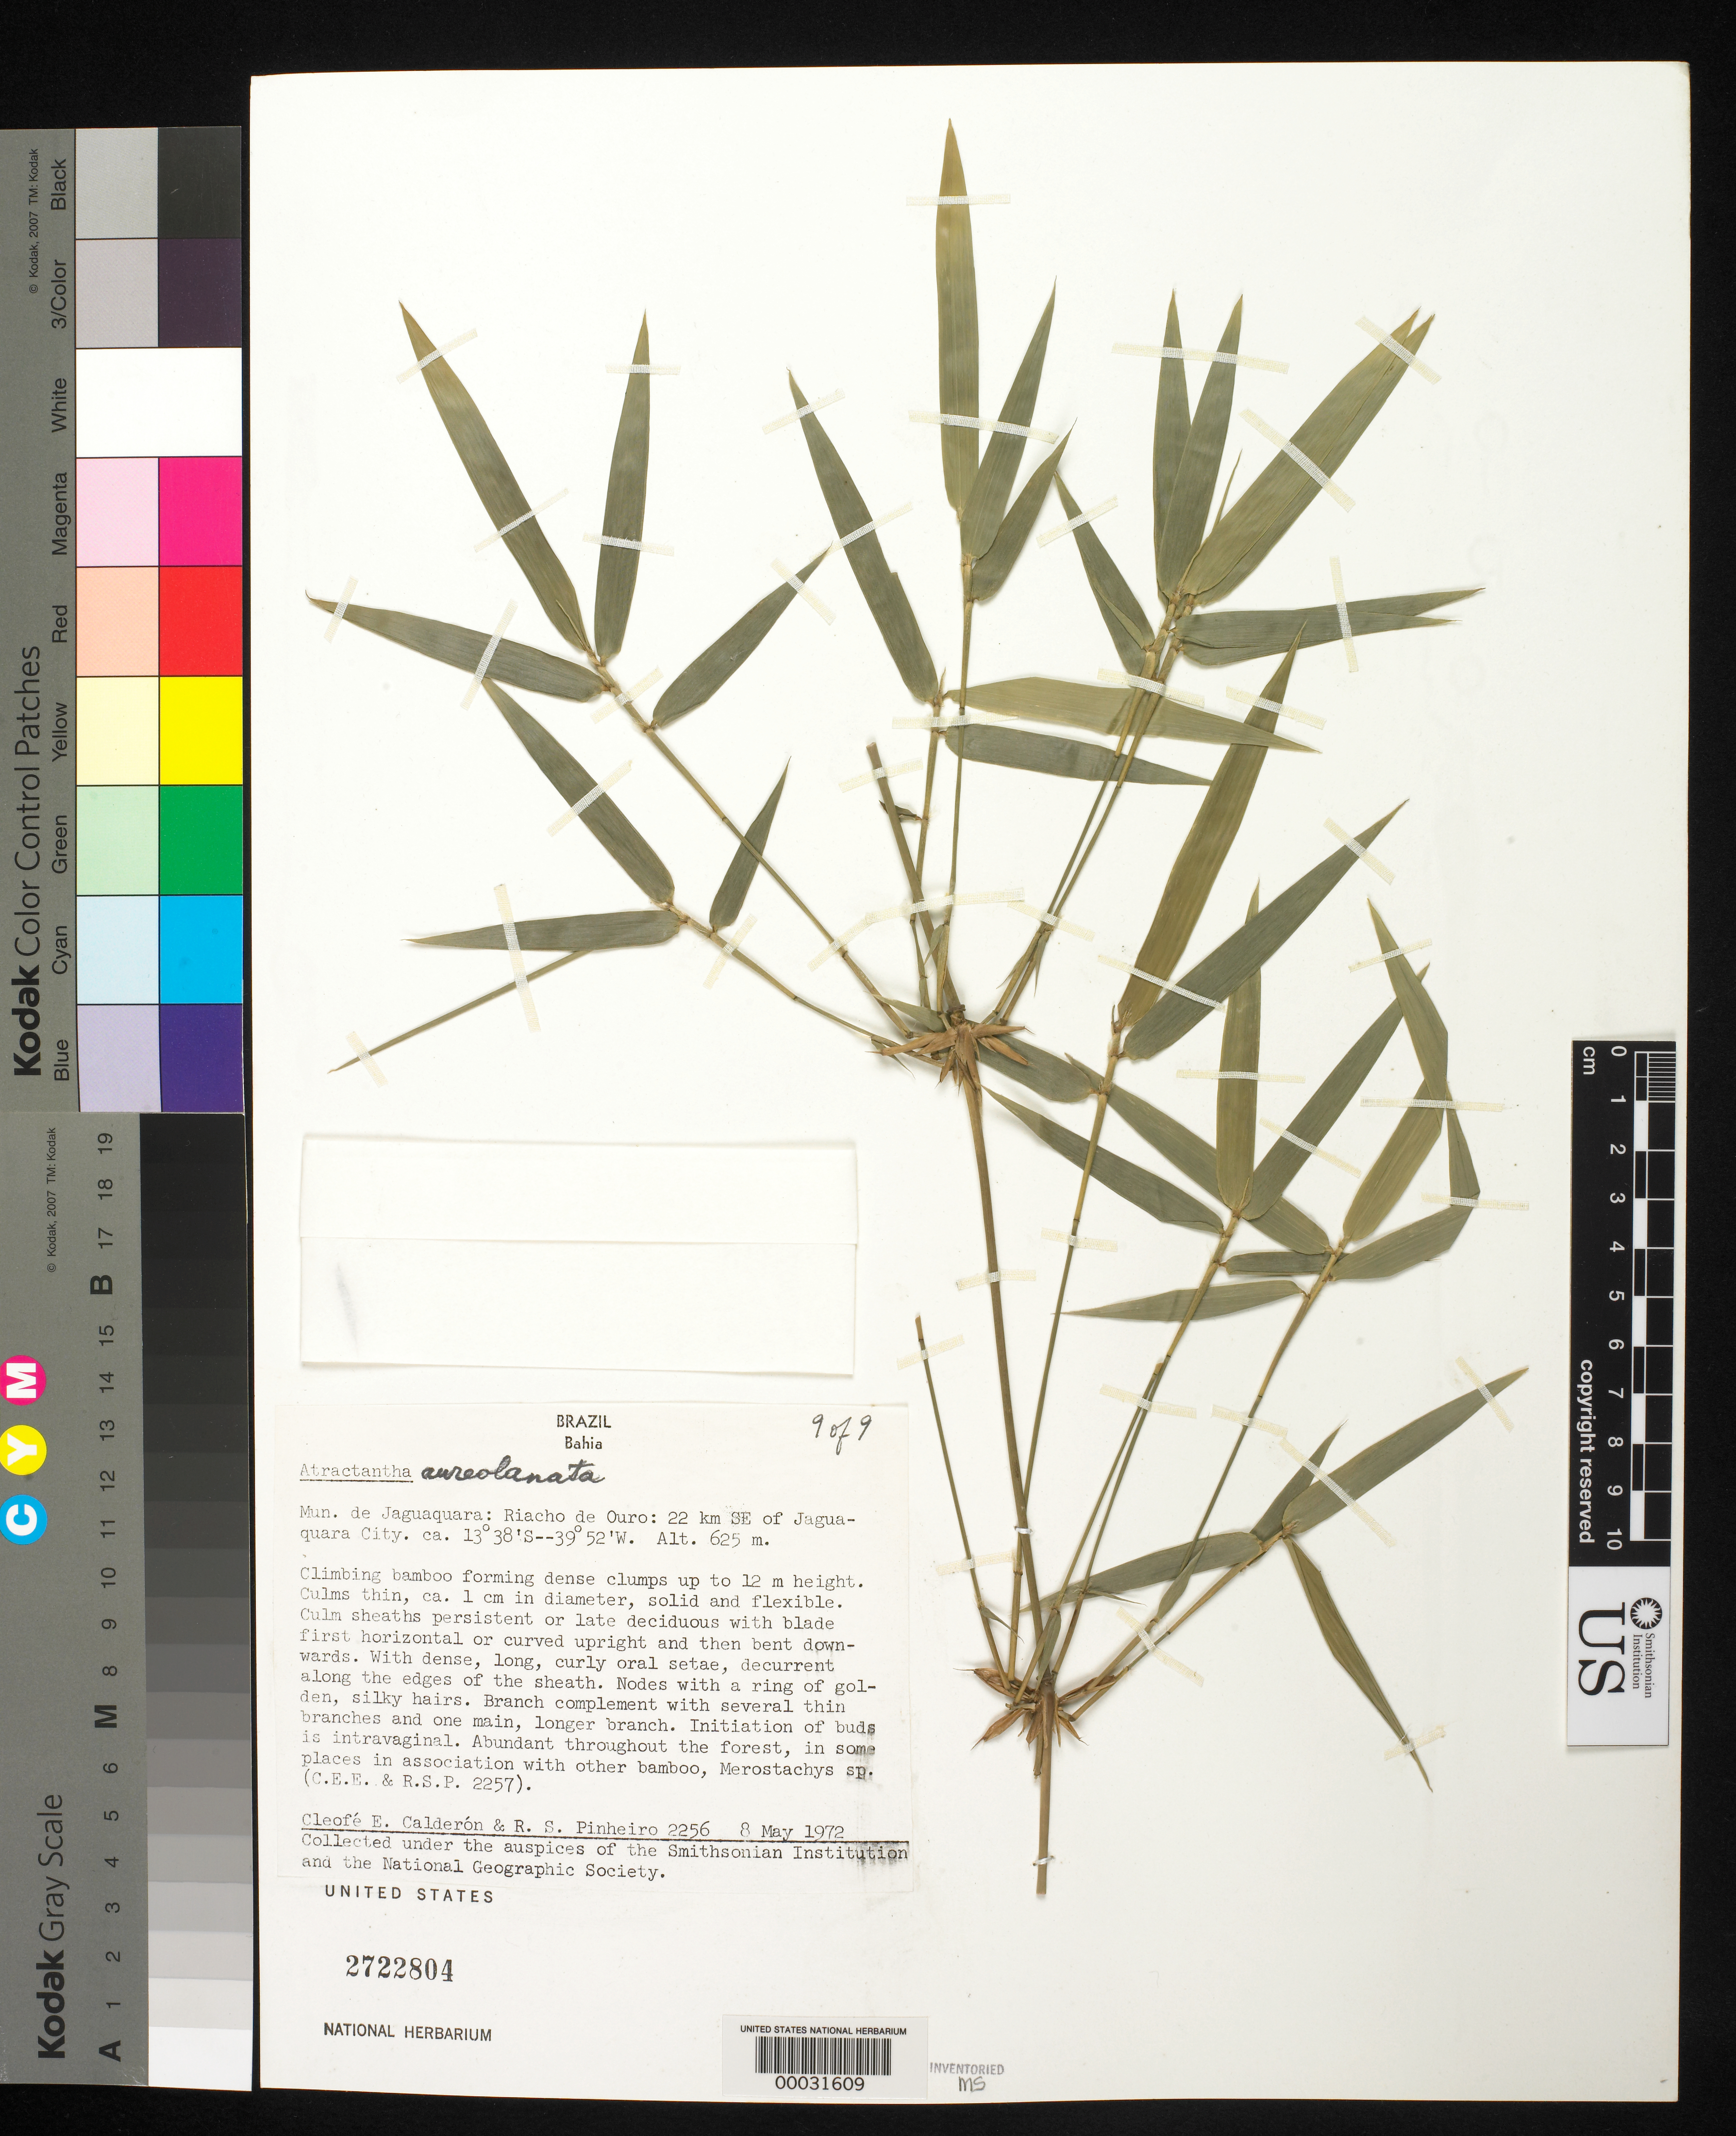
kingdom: Plantae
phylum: Tracheophyta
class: Liliopsida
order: Poales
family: Poaceae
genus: Atractantha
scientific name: Atractantha aureolanata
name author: Judz.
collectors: C. E. Calderón & R. S. Pinheiro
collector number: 2256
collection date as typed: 08 May 1972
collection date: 1972-05-08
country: Brazil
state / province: Bahia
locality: Jaguaquara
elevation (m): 625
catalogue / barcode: US 2722804